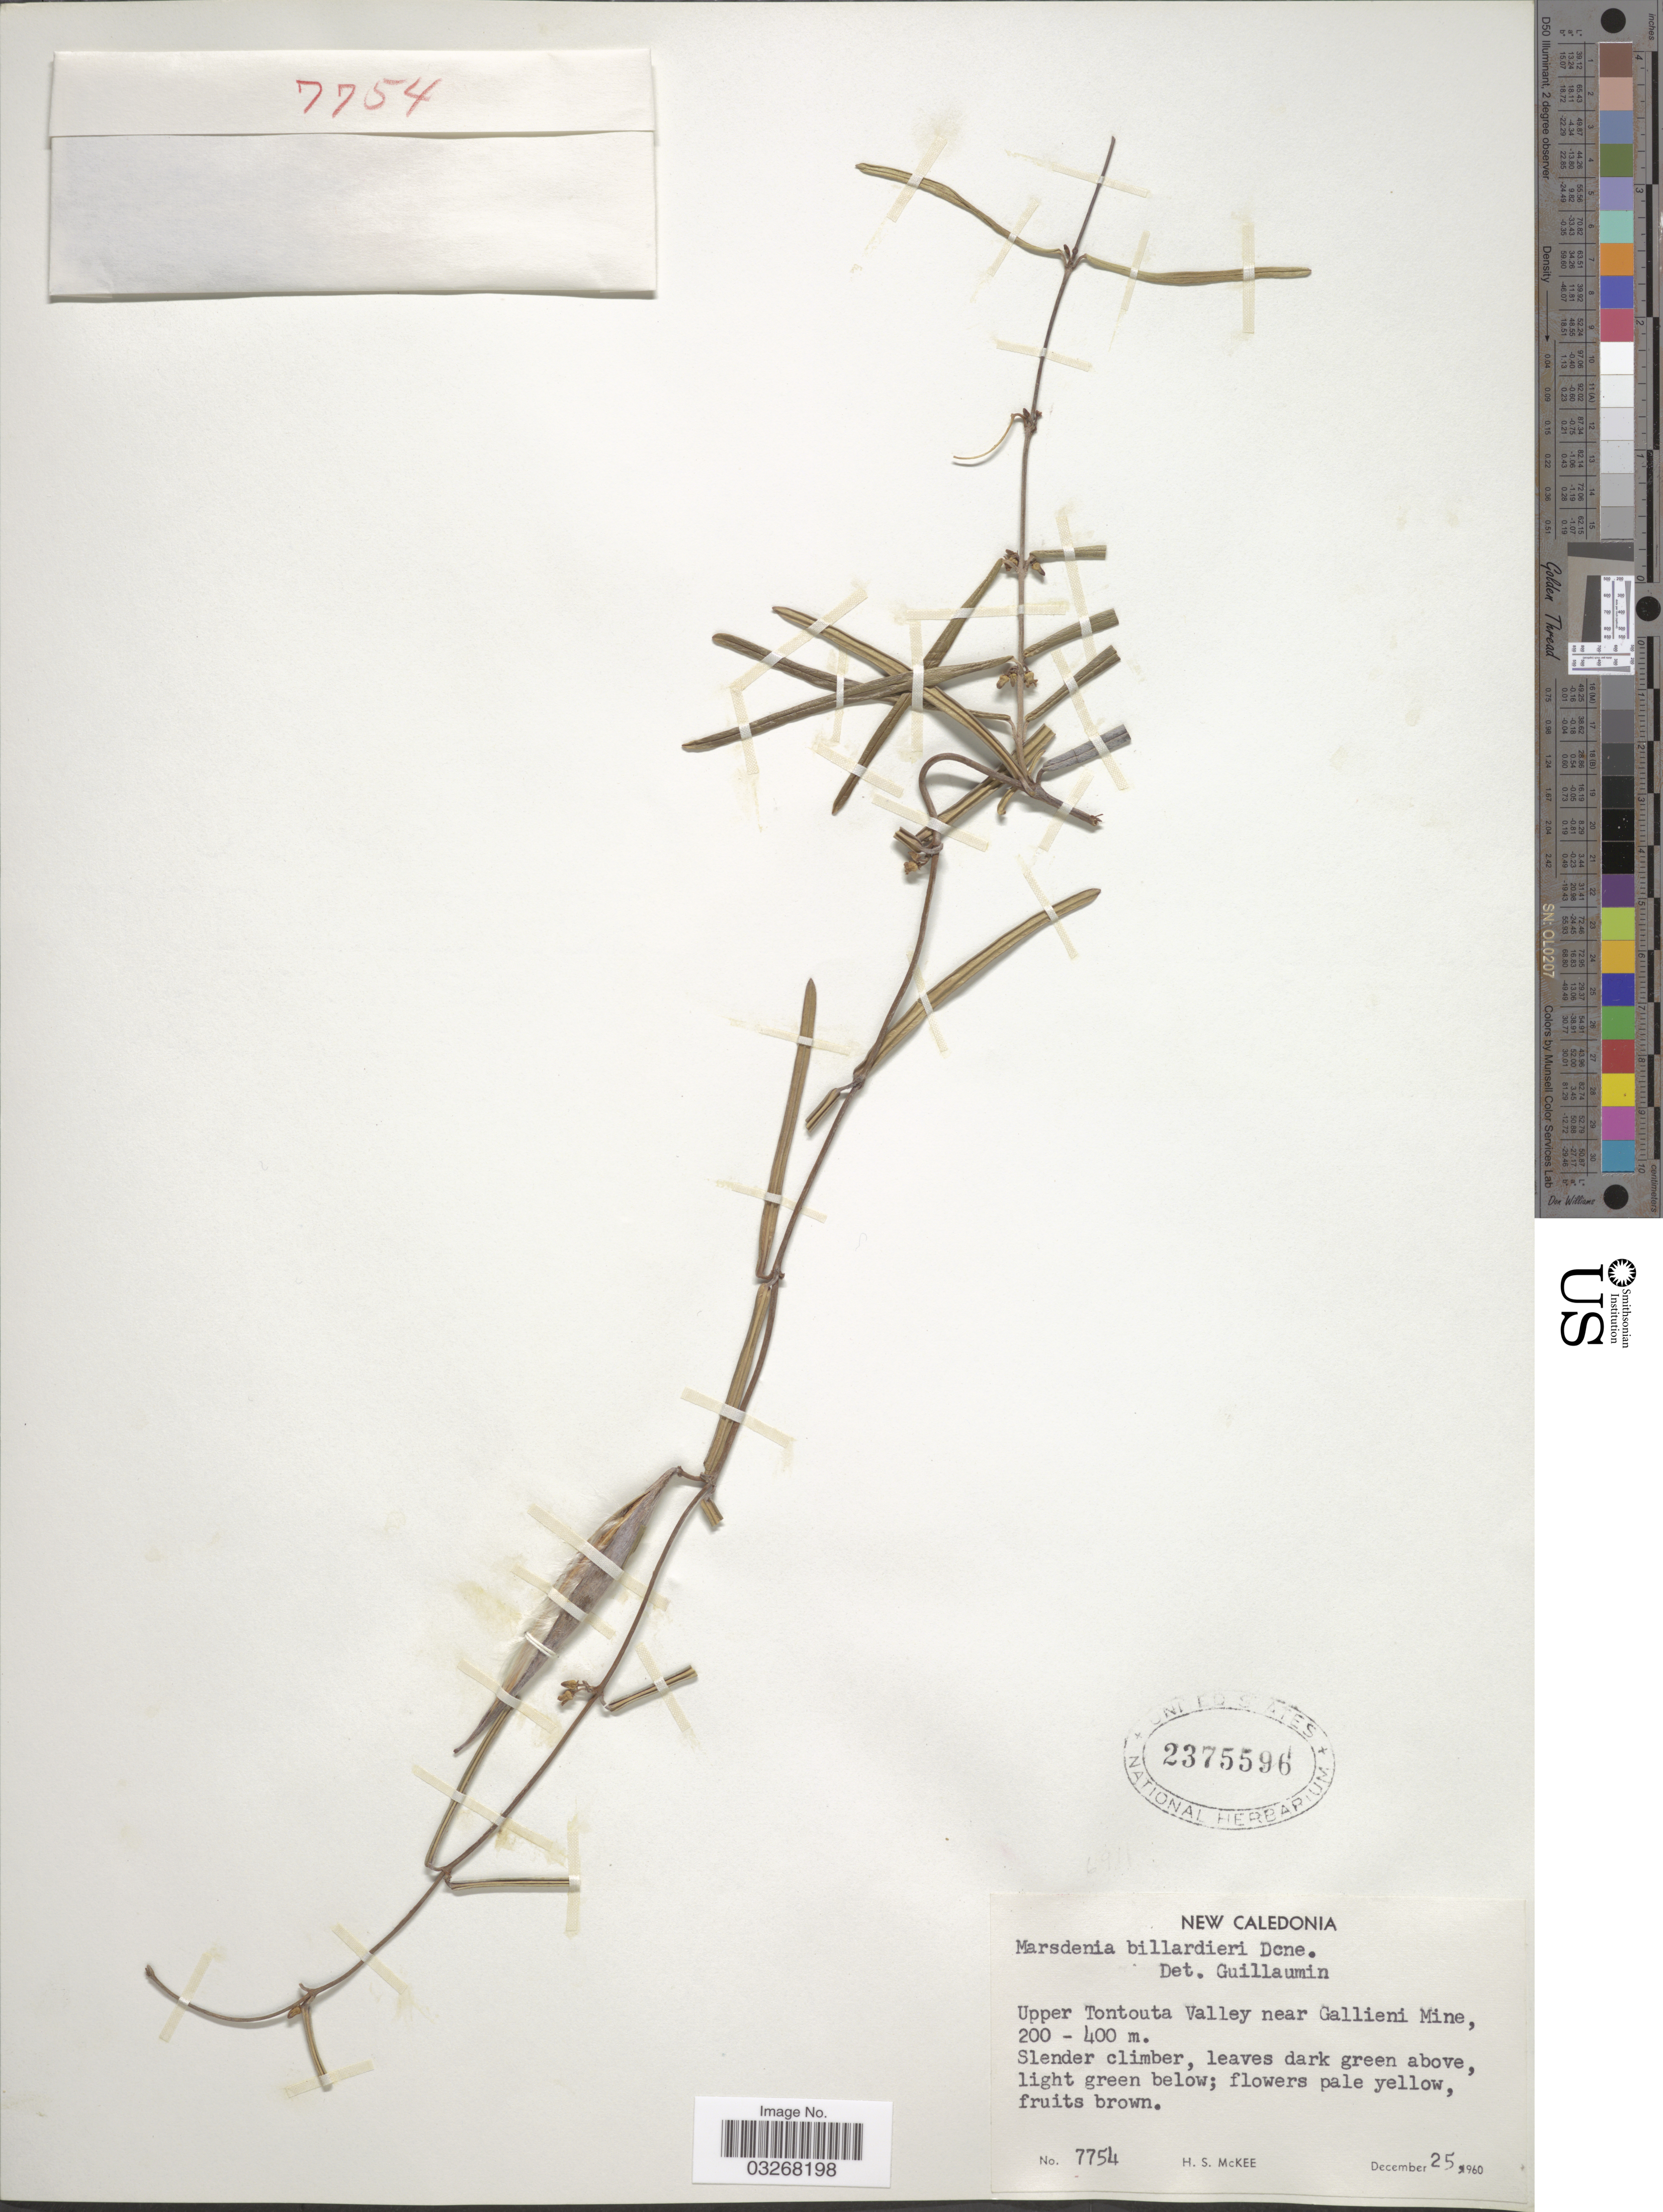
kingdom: Plantae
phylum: Tracheophyta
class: Magnoliopsida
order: Gentianales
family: Apocynaceae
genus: Marsdenia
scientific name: Marsdenia billardieri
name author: Decne.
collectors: H. S. McKee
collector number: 7754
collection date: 1960-12-25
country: New Caledonia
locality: Upper Tontouta Valley near Gallieni Mine.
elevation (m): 200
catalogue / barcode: US 2375596